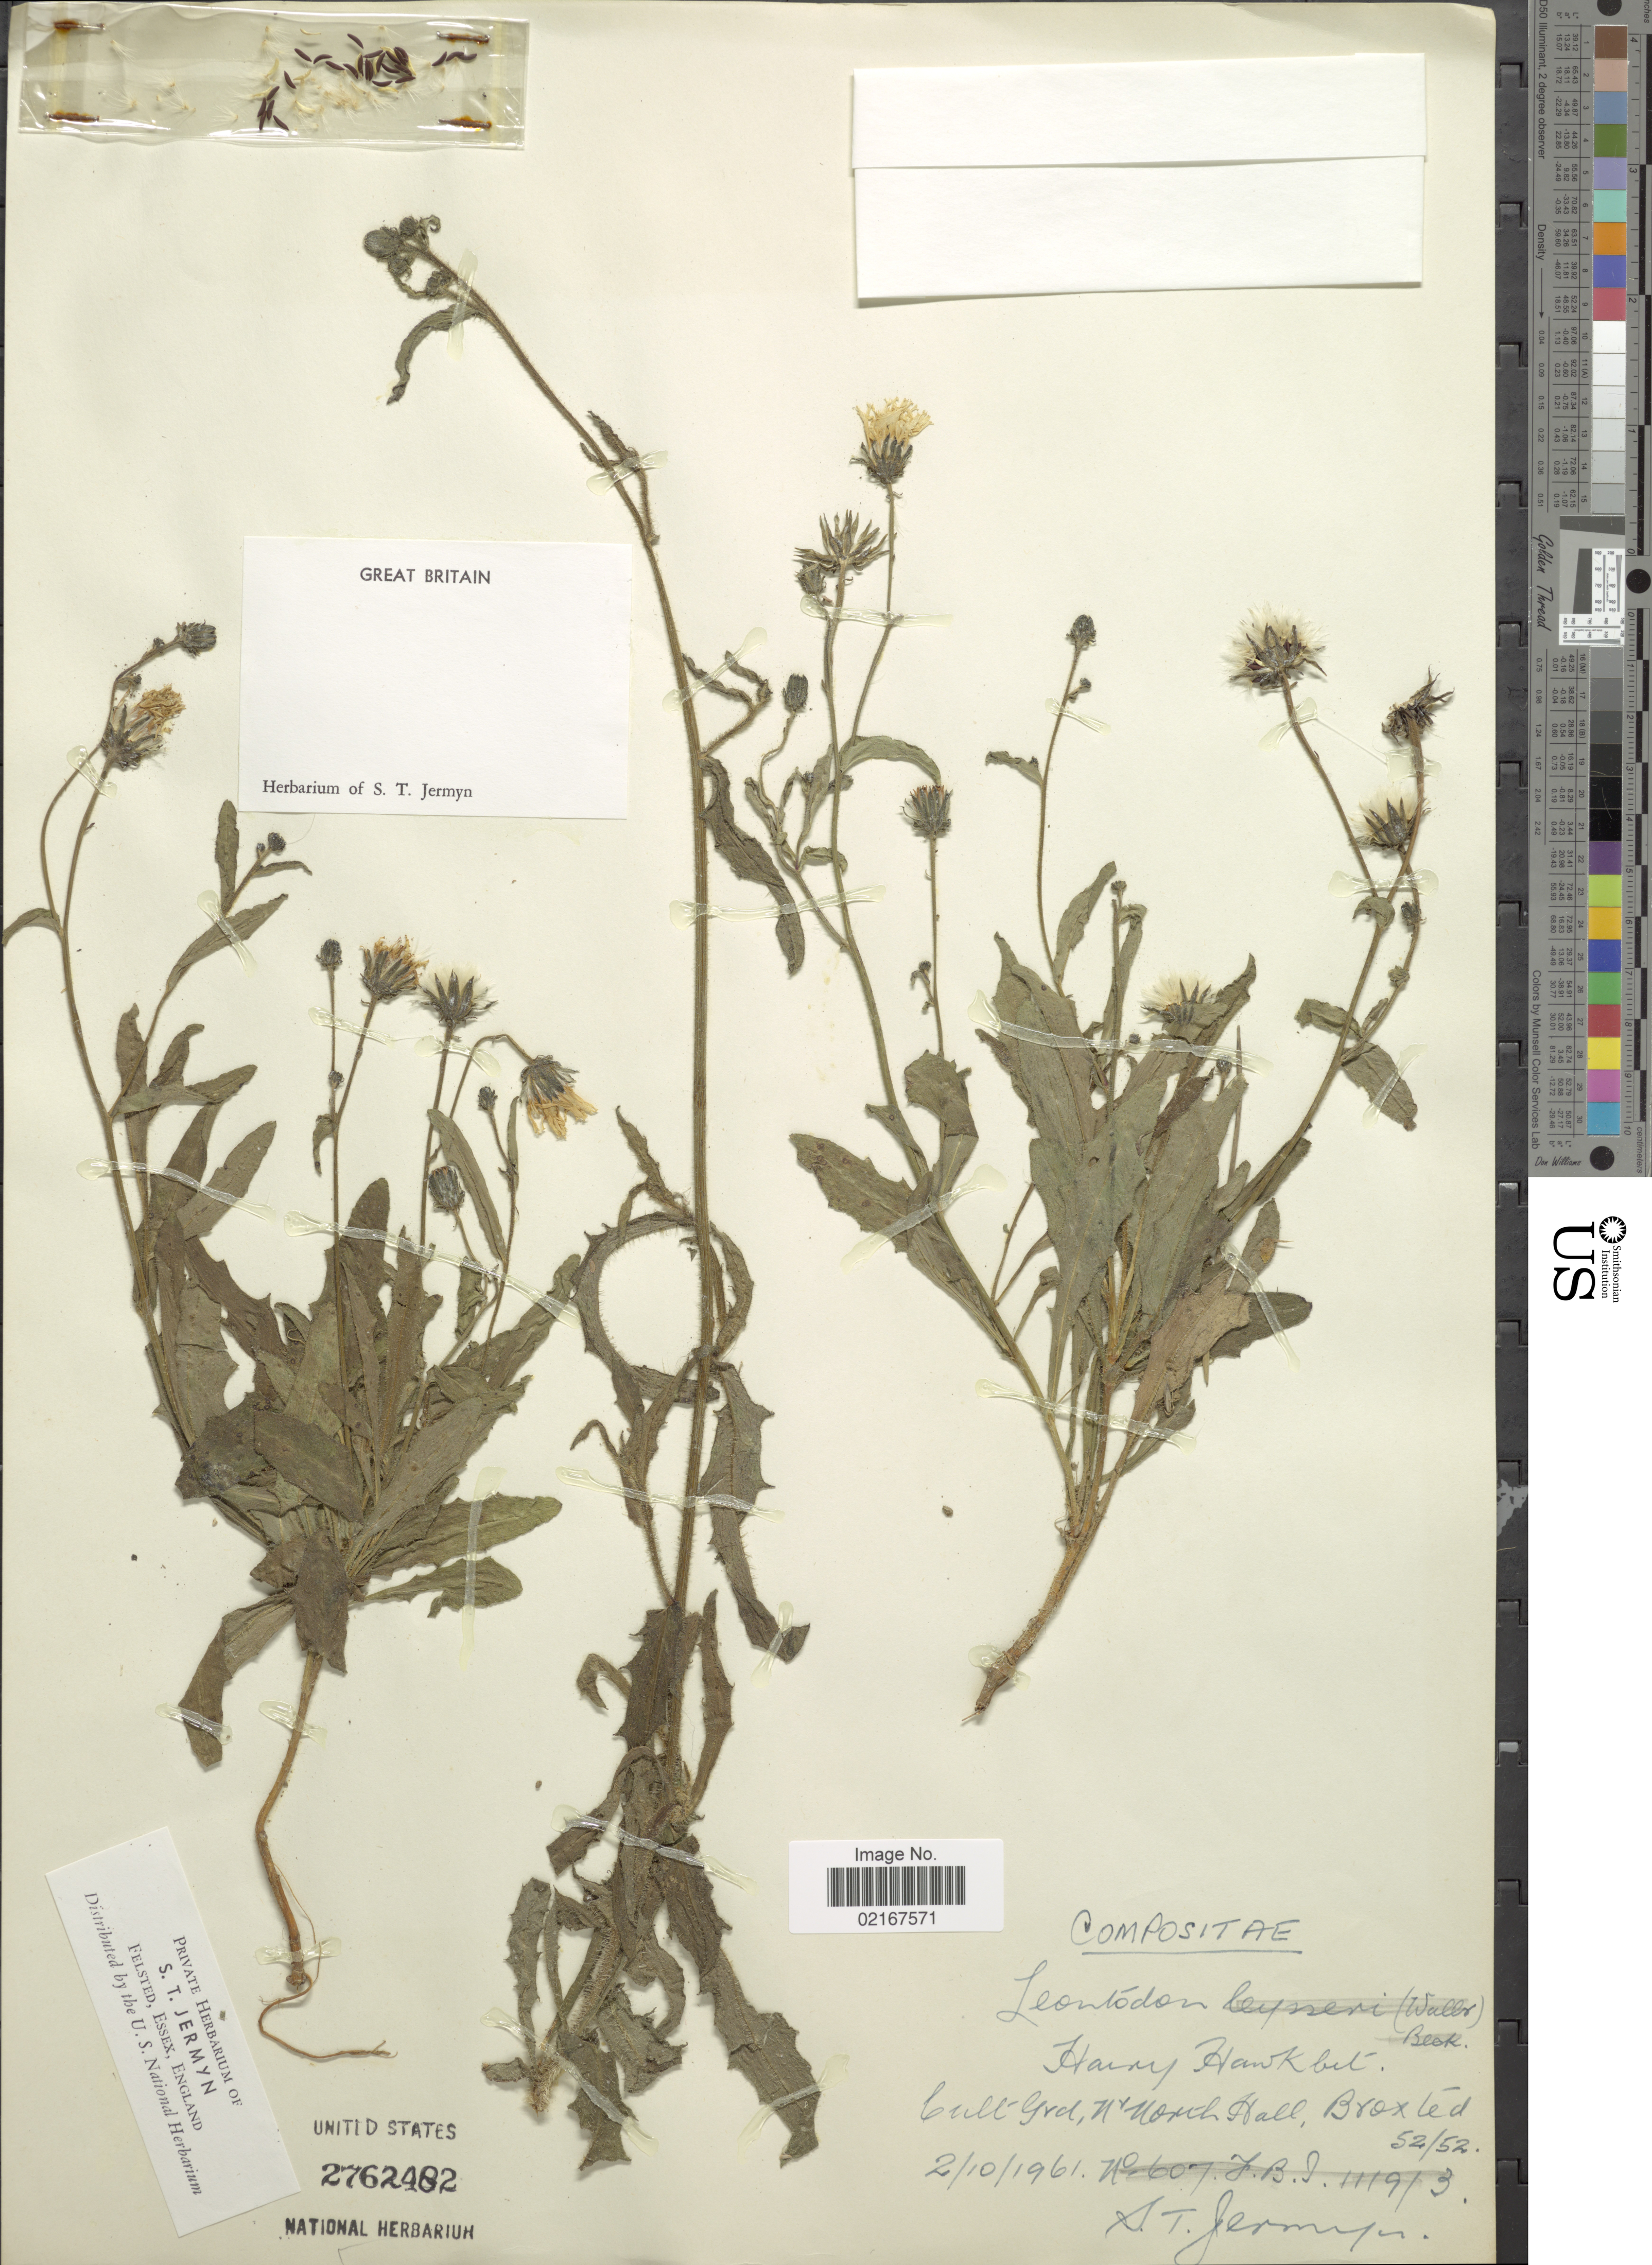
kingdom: Plantae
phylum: Tracheophyta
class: Magnoliopsida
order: Asterales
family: Asteraceae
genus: Leontodon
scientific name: Leontodon sp.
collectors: S. Jermyn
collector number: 607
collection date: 1961-10-02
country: United Kingdom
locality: Great Britain, nr North Hall, Broxted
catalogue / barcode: US 2762482